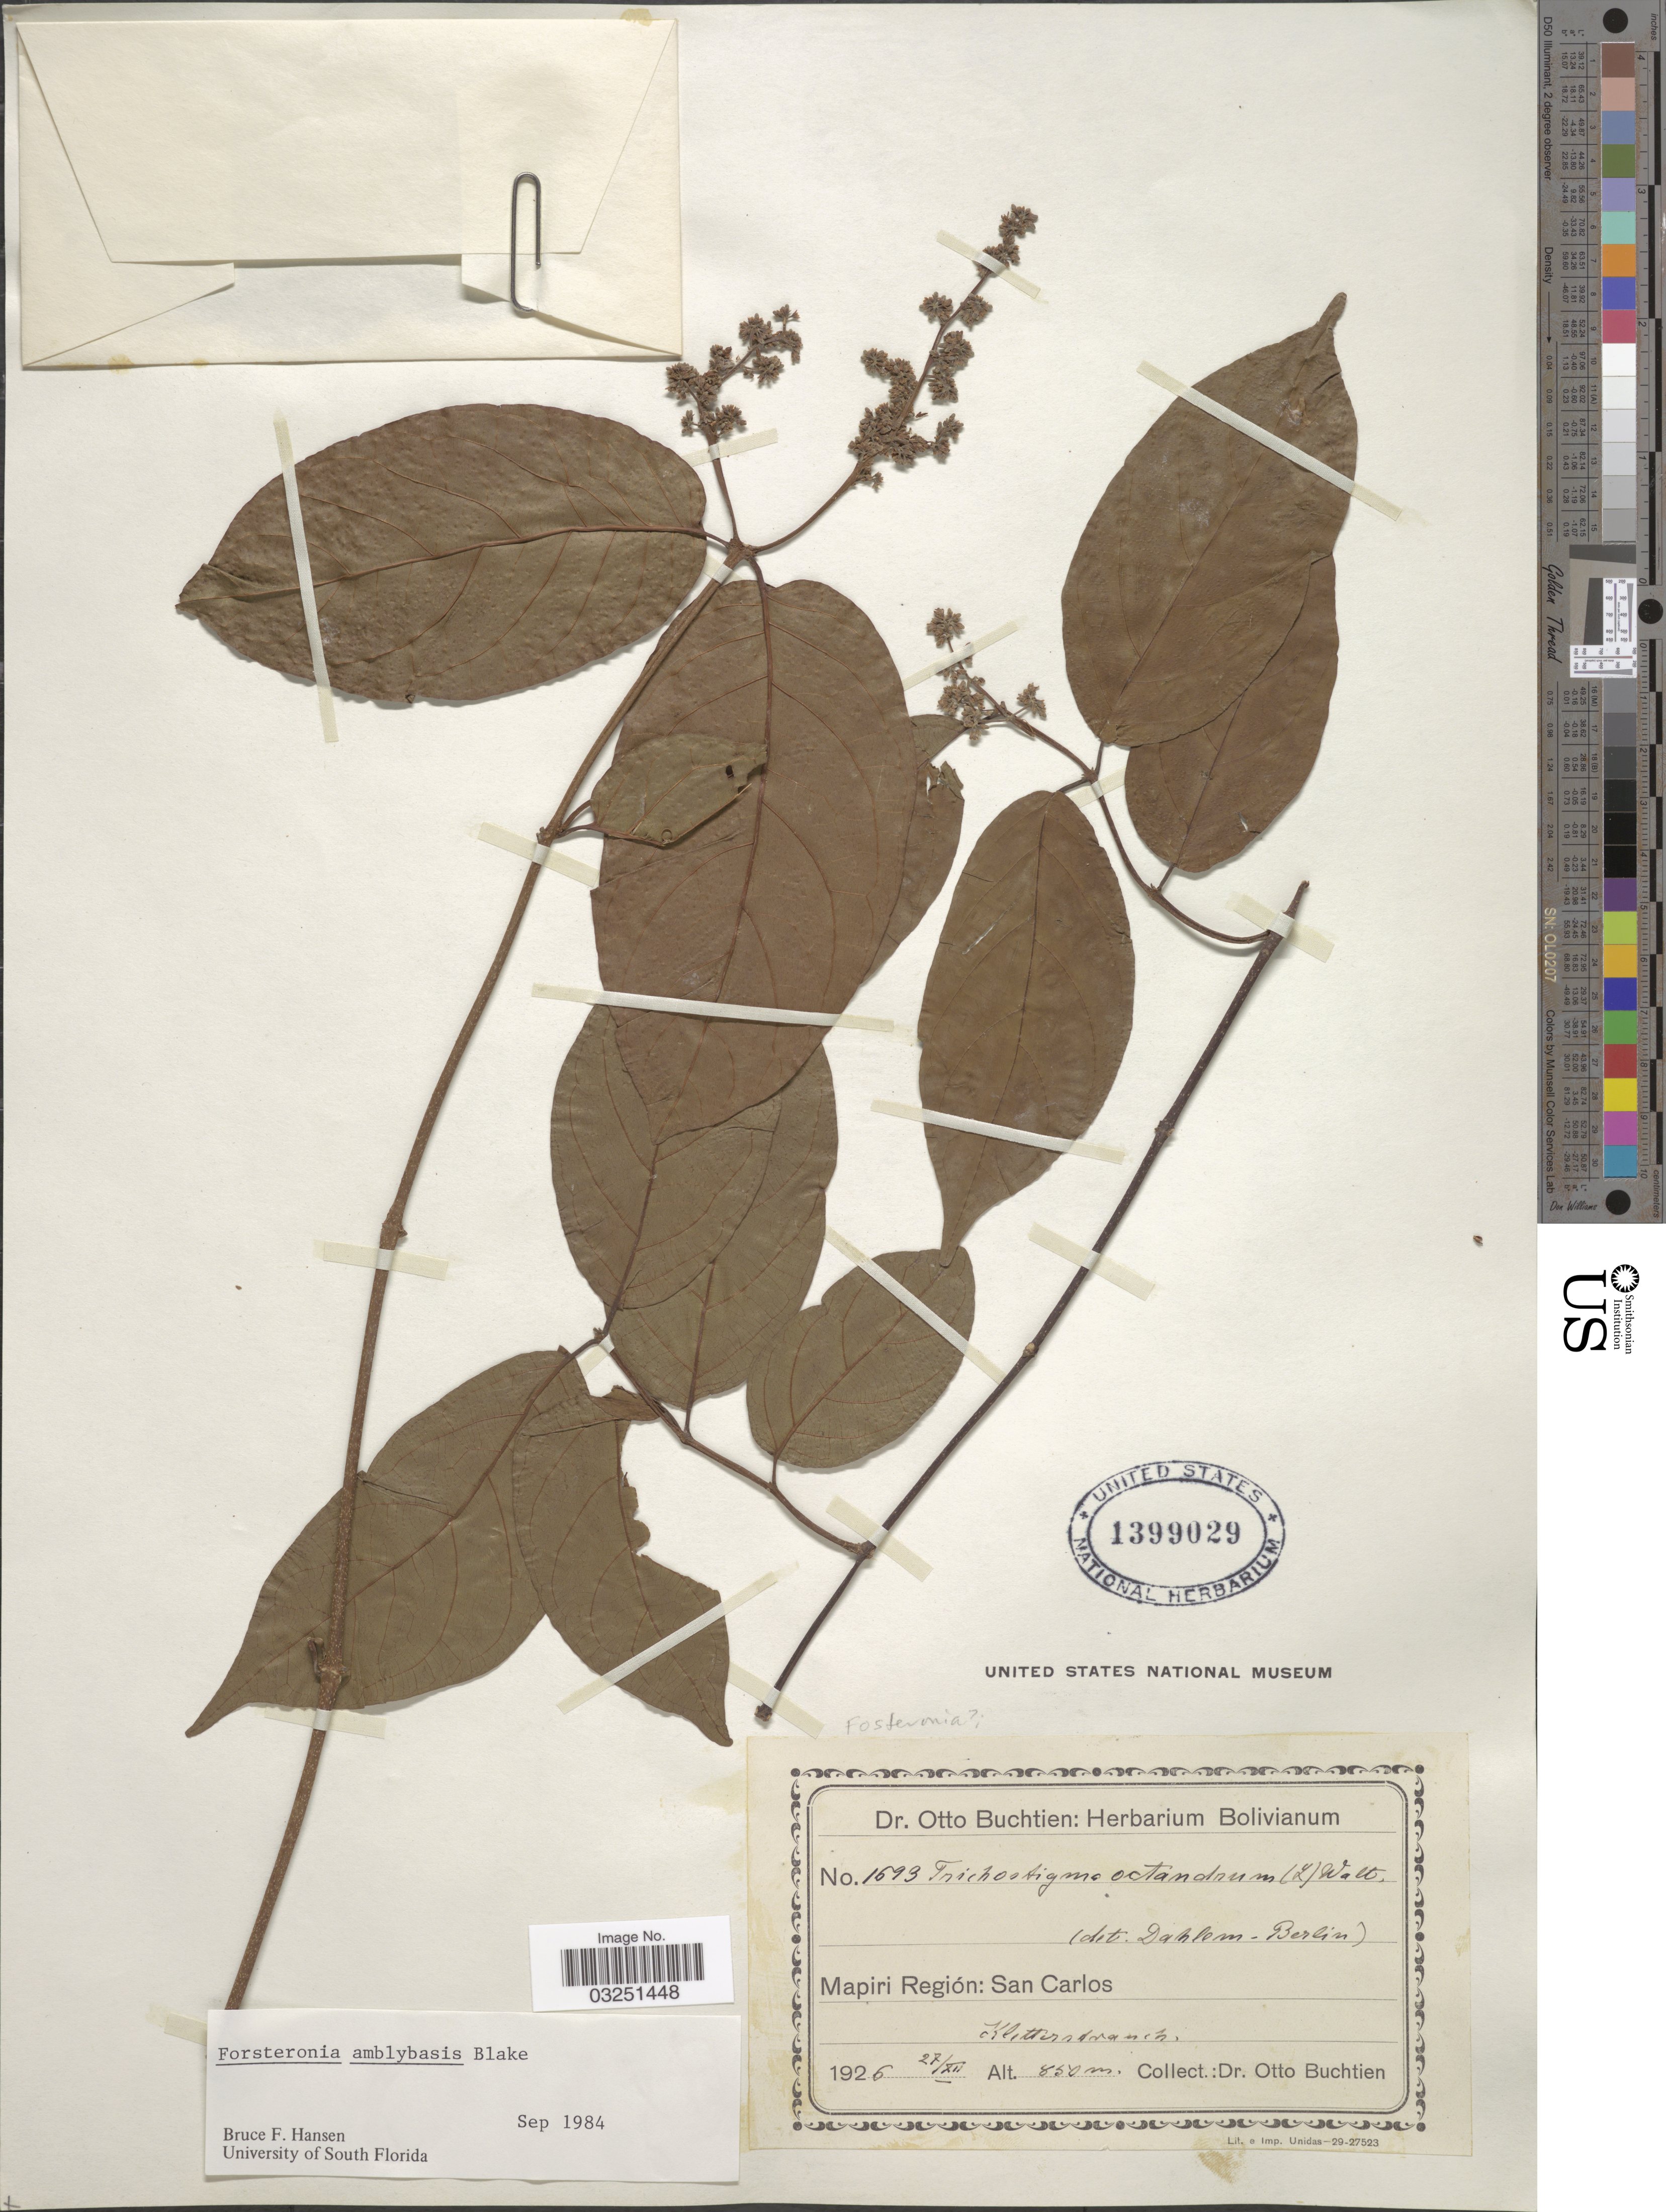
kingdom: Plantae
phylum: Tracheophyta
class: Magnoliopsida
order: Gentianales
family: Apocynaceae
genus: Forsteronia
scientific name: Forsteronia amblybasis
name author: S.F. Blake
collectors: O. Buchtien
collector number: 1693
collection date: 1926-12-27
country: Bolivia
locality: Mapiri Región: San Carlos.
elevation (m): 850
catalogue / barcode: US 1399029